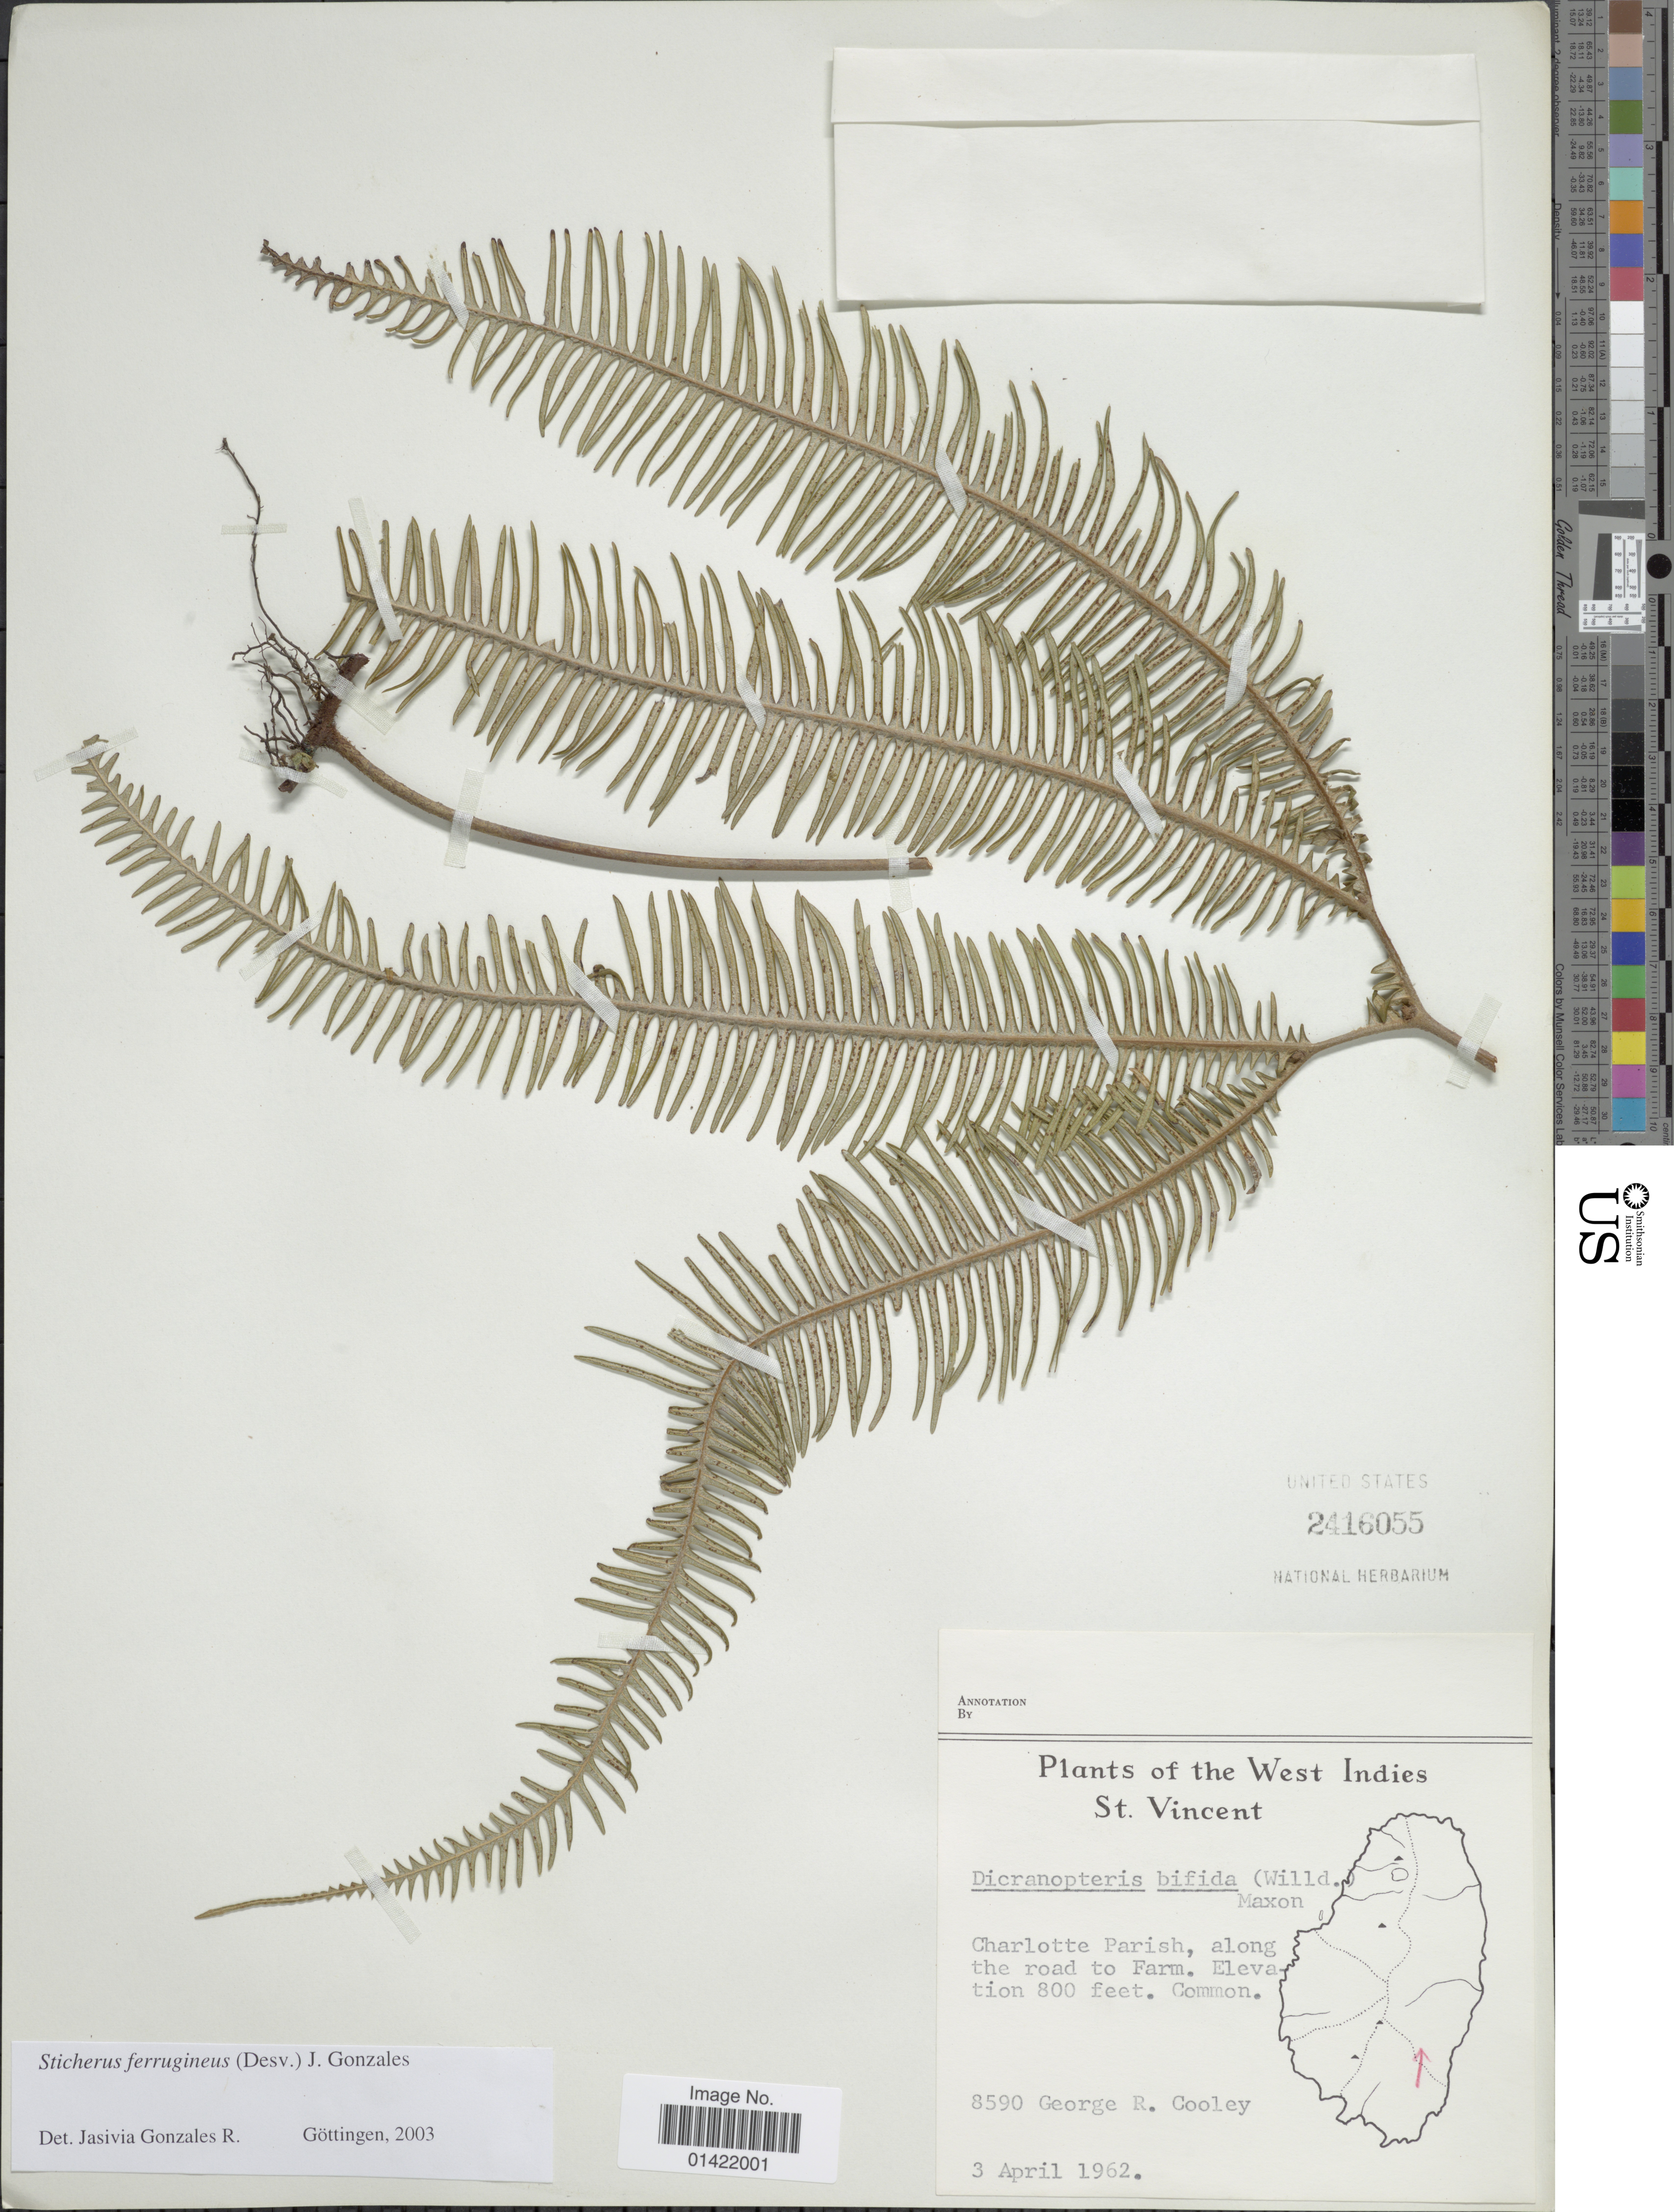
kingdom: Plantae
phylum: Tracheophyta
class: Polypodiopsida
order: Gleicheniales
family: Gleicheniaceae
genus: Sticherus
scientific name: Sticherus ferrugineus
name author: (Desv.) J. Gonzales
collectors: G. R. Cooley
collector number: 8590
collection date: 1962-04-03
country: St. Vincent - Grenadines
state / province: Charlotte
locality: The West Indies. St. Vincent. Charlotte Parish, along the road to Farm.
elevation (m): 244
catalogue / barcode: US 2416055